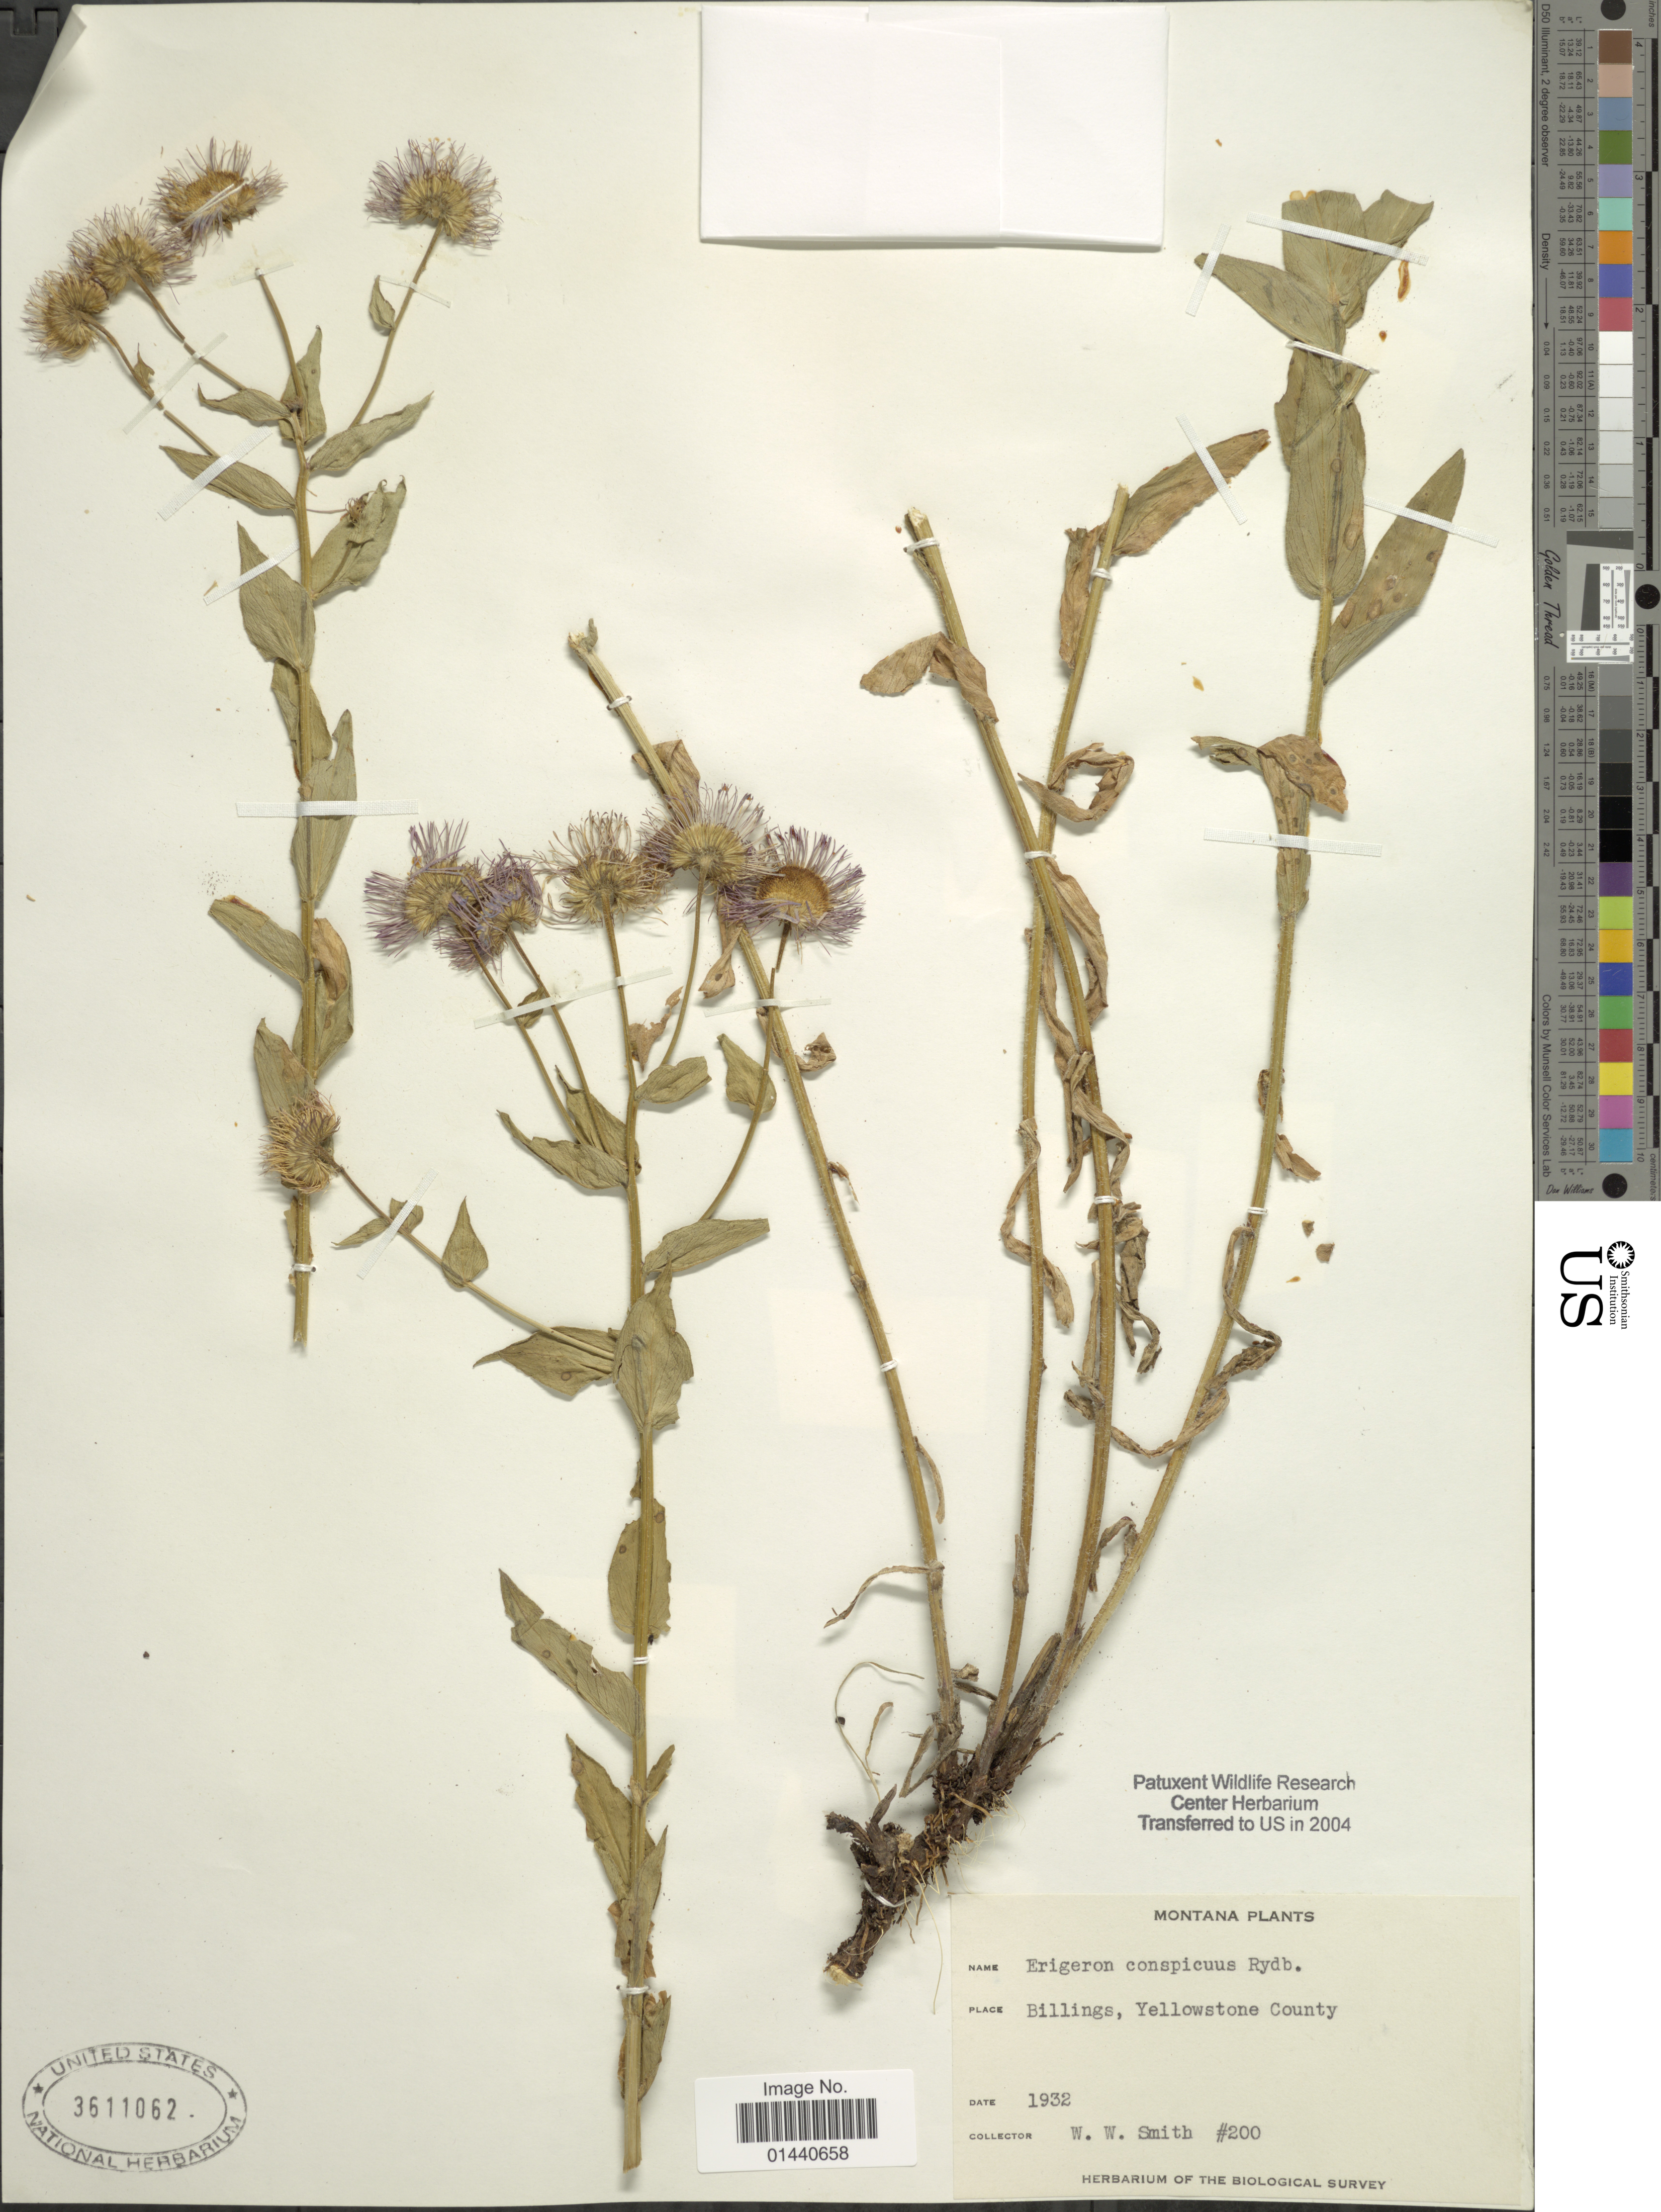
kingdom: Plantae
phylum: Tracheophyta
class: Magnoliopsida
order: Asterales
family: Asteraceae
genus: Erigeron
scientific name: Erigeron subtrinervis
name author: Rydb. ex Porter & Britton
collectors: W. W. Smith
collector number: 200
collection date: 1932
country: United States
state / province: Montana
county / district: Yellowstone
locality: Billings.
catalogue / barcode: US 3611062